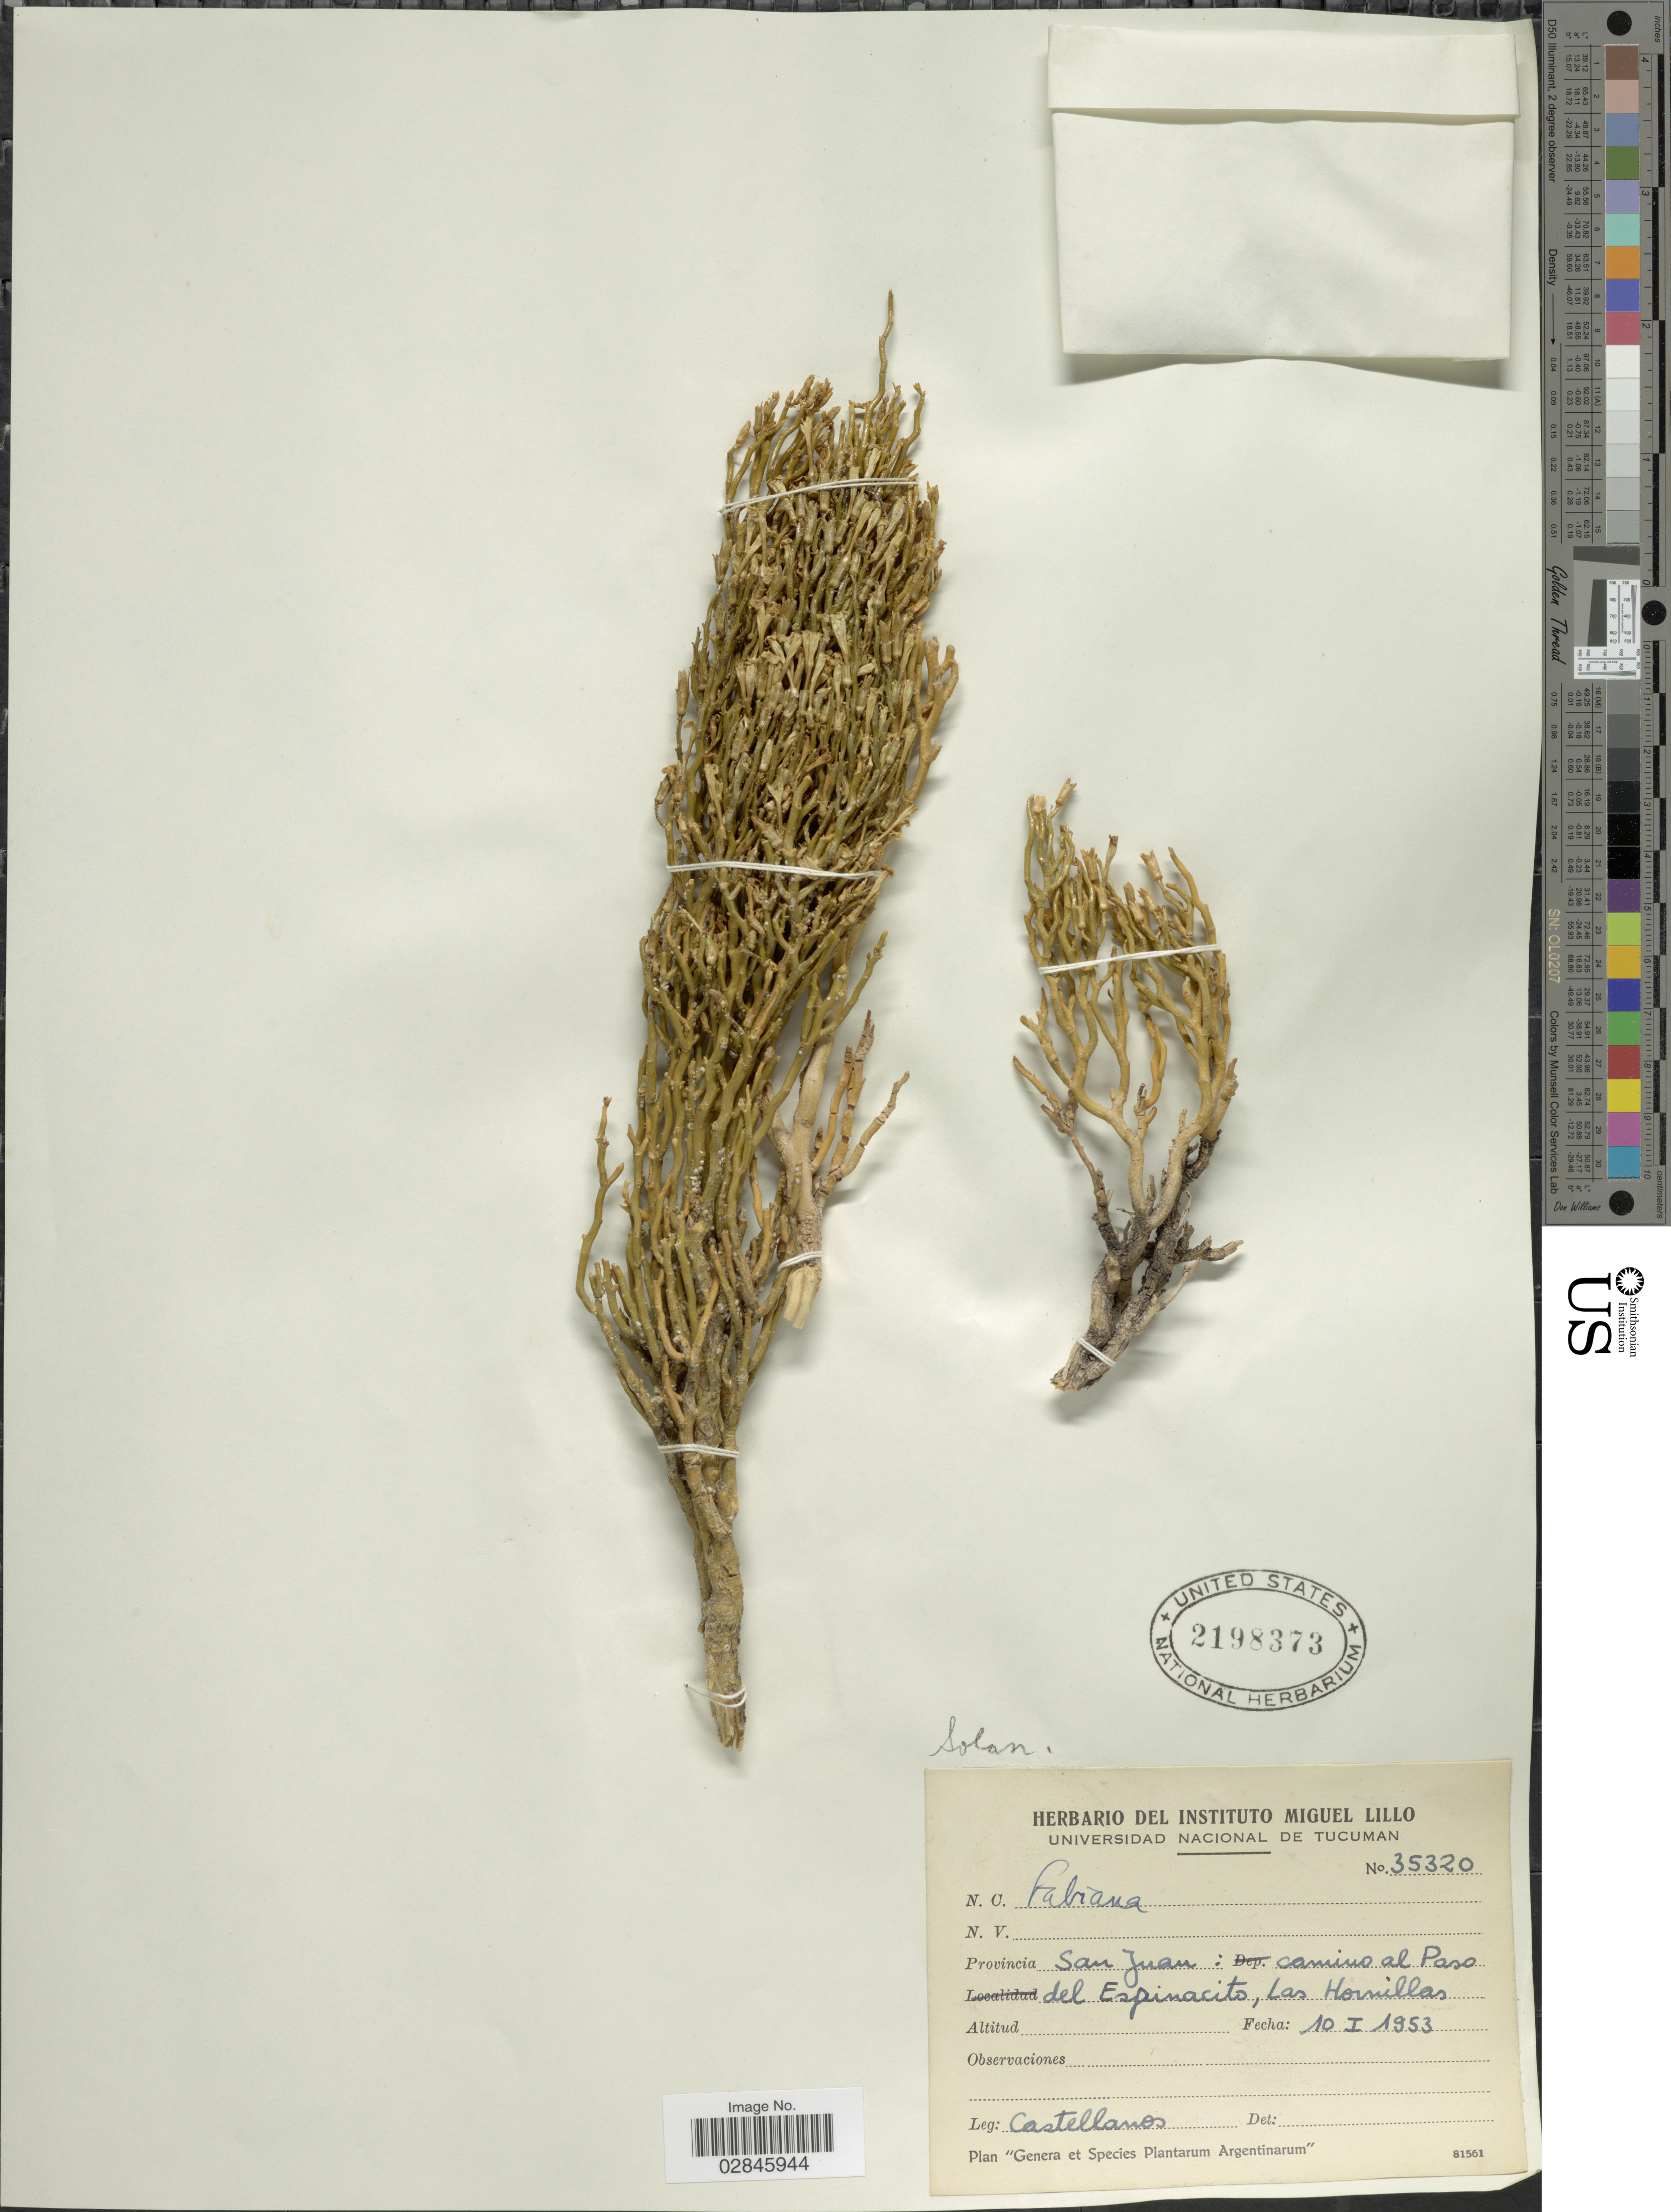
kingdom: Plantae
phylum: Tracheophyta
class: Magnoliopsida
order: Solanales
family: Solanaceae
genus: Fabiana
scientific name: Fabiana sp.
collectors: -- Castellanos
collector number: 35320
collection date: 1953-01-10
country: Argentina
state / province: San Juan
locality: Camino al Paso del Espinacito, Las Hornillas.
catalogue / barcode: US 2198373